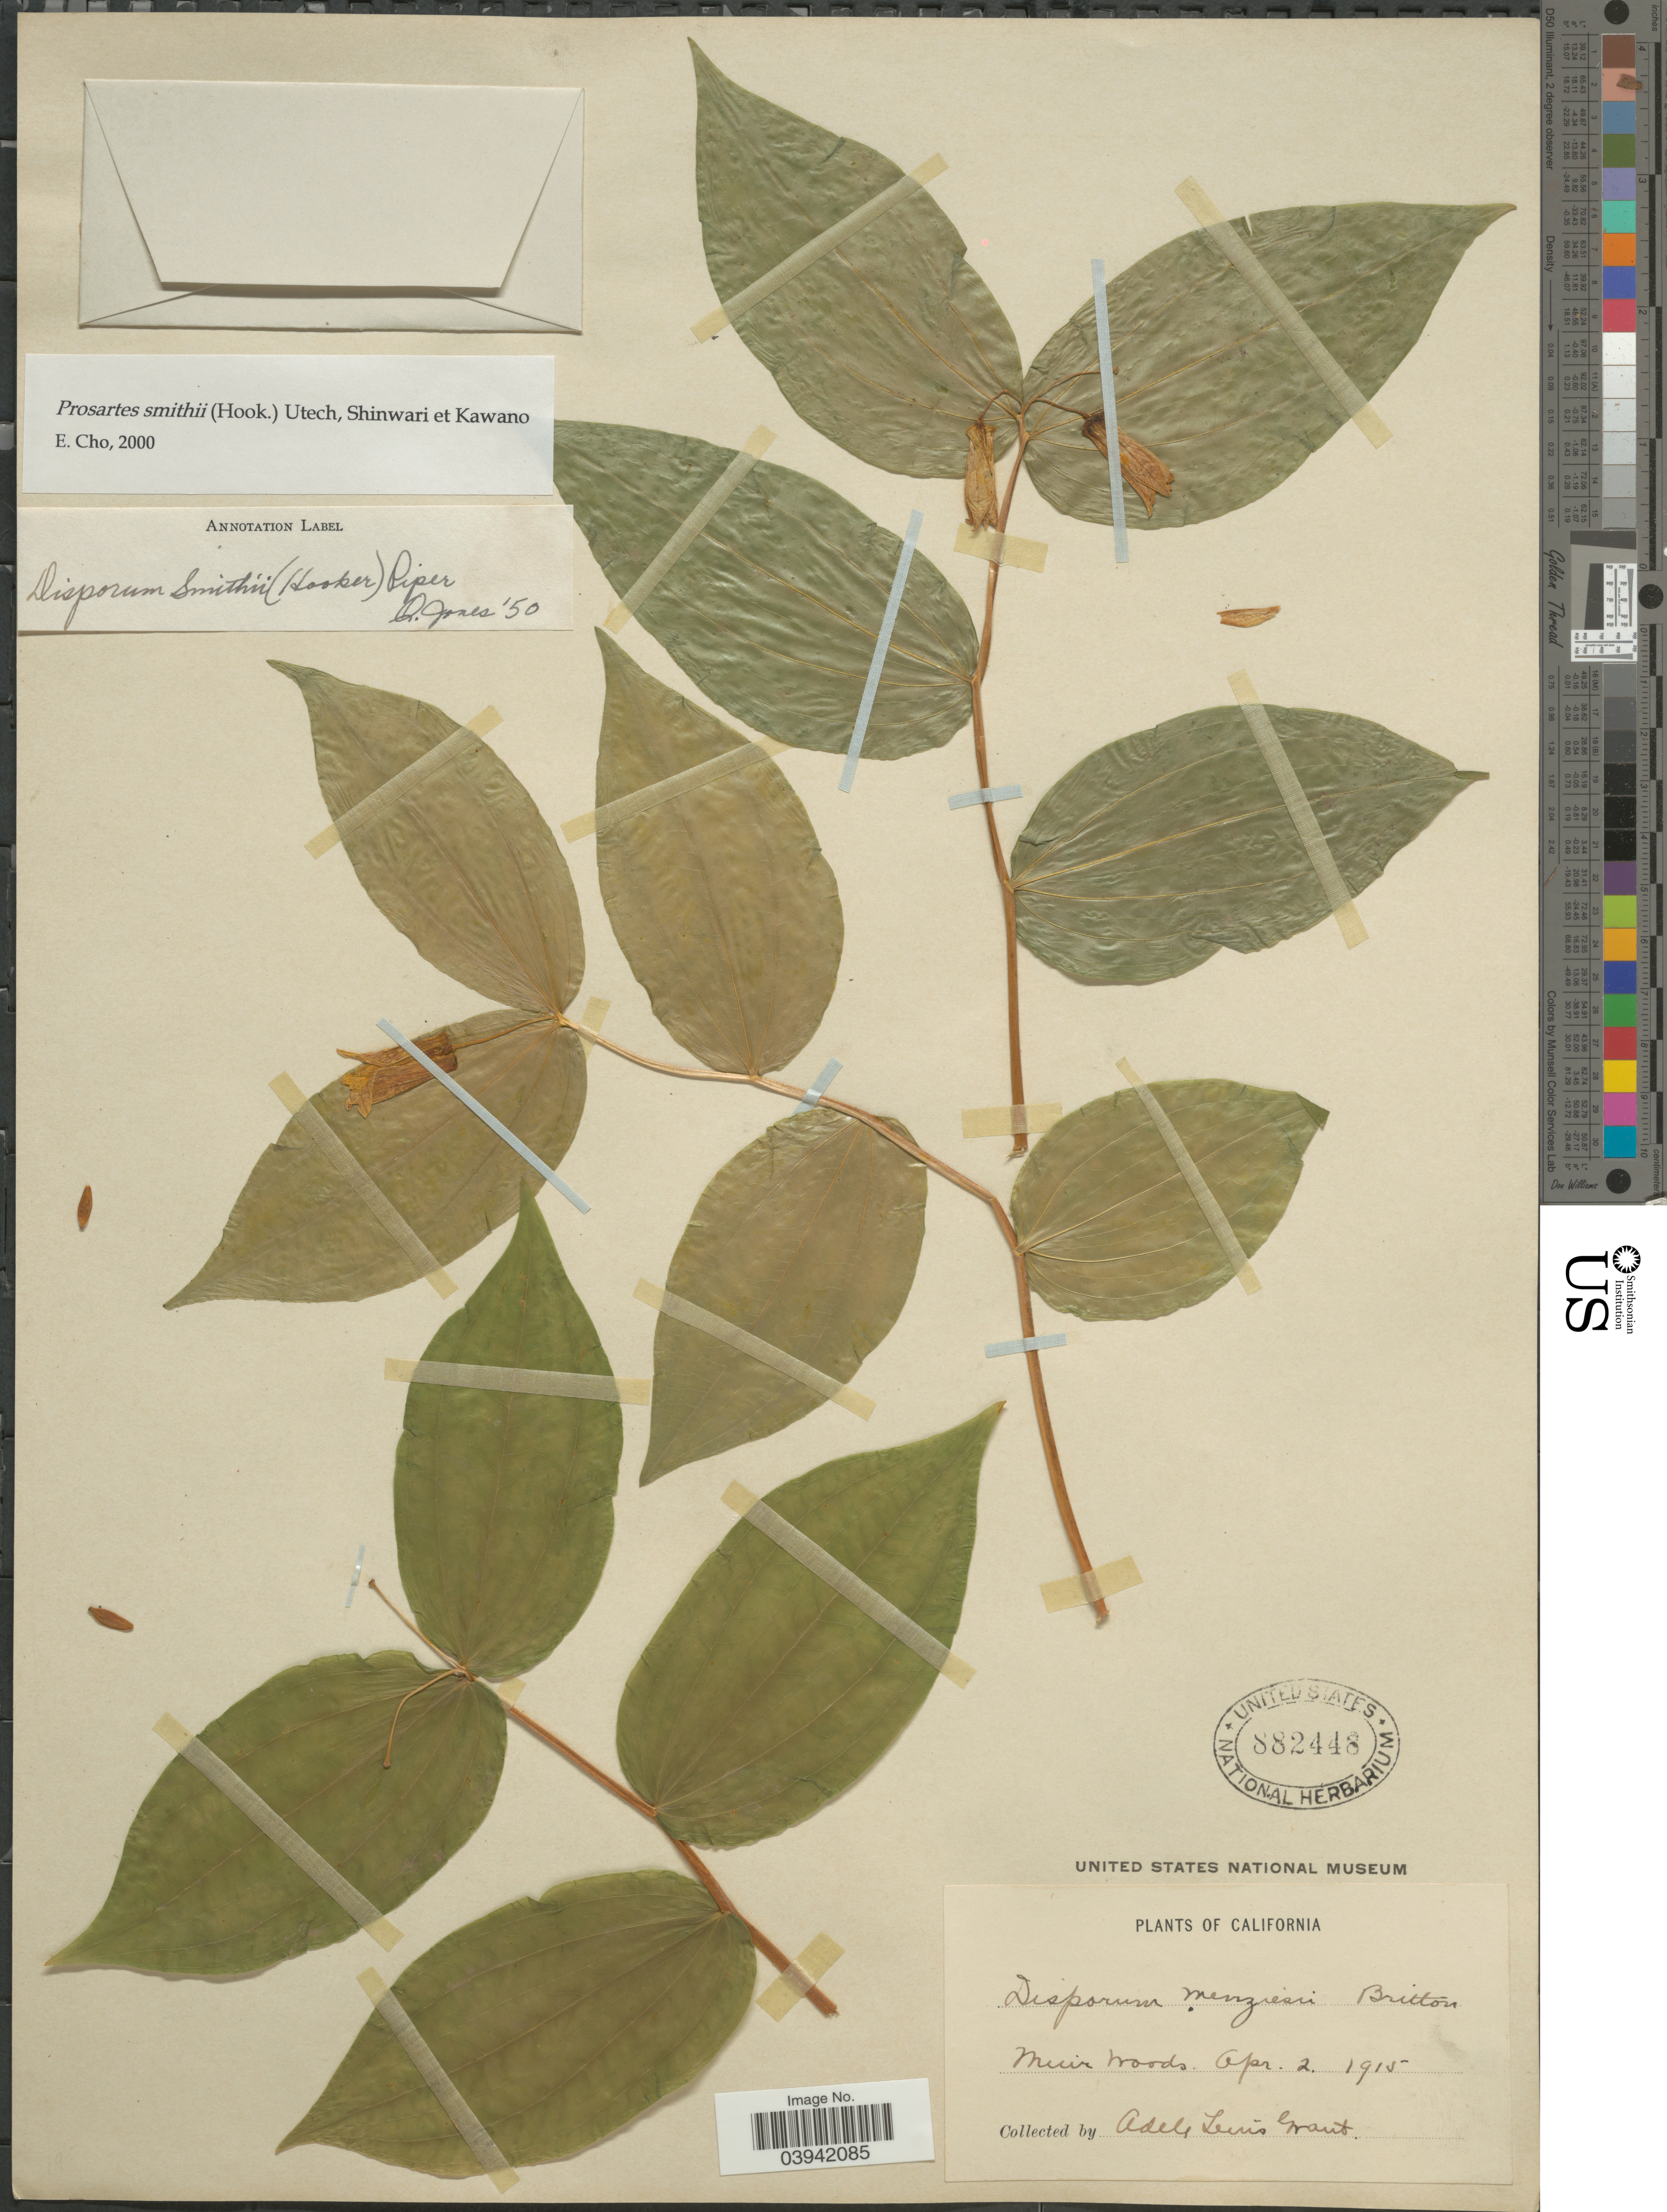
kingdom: Plantae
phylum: Tracheophyta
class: Liliopsida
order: Liliales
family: Liliaceae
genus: Prosartes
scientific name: Prosartes smithii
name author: (Hook.) Utech et al.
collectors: A. L. Grant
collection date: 1915-04-02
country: United States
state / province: California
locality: Muir Woods.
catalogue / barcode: US 882448